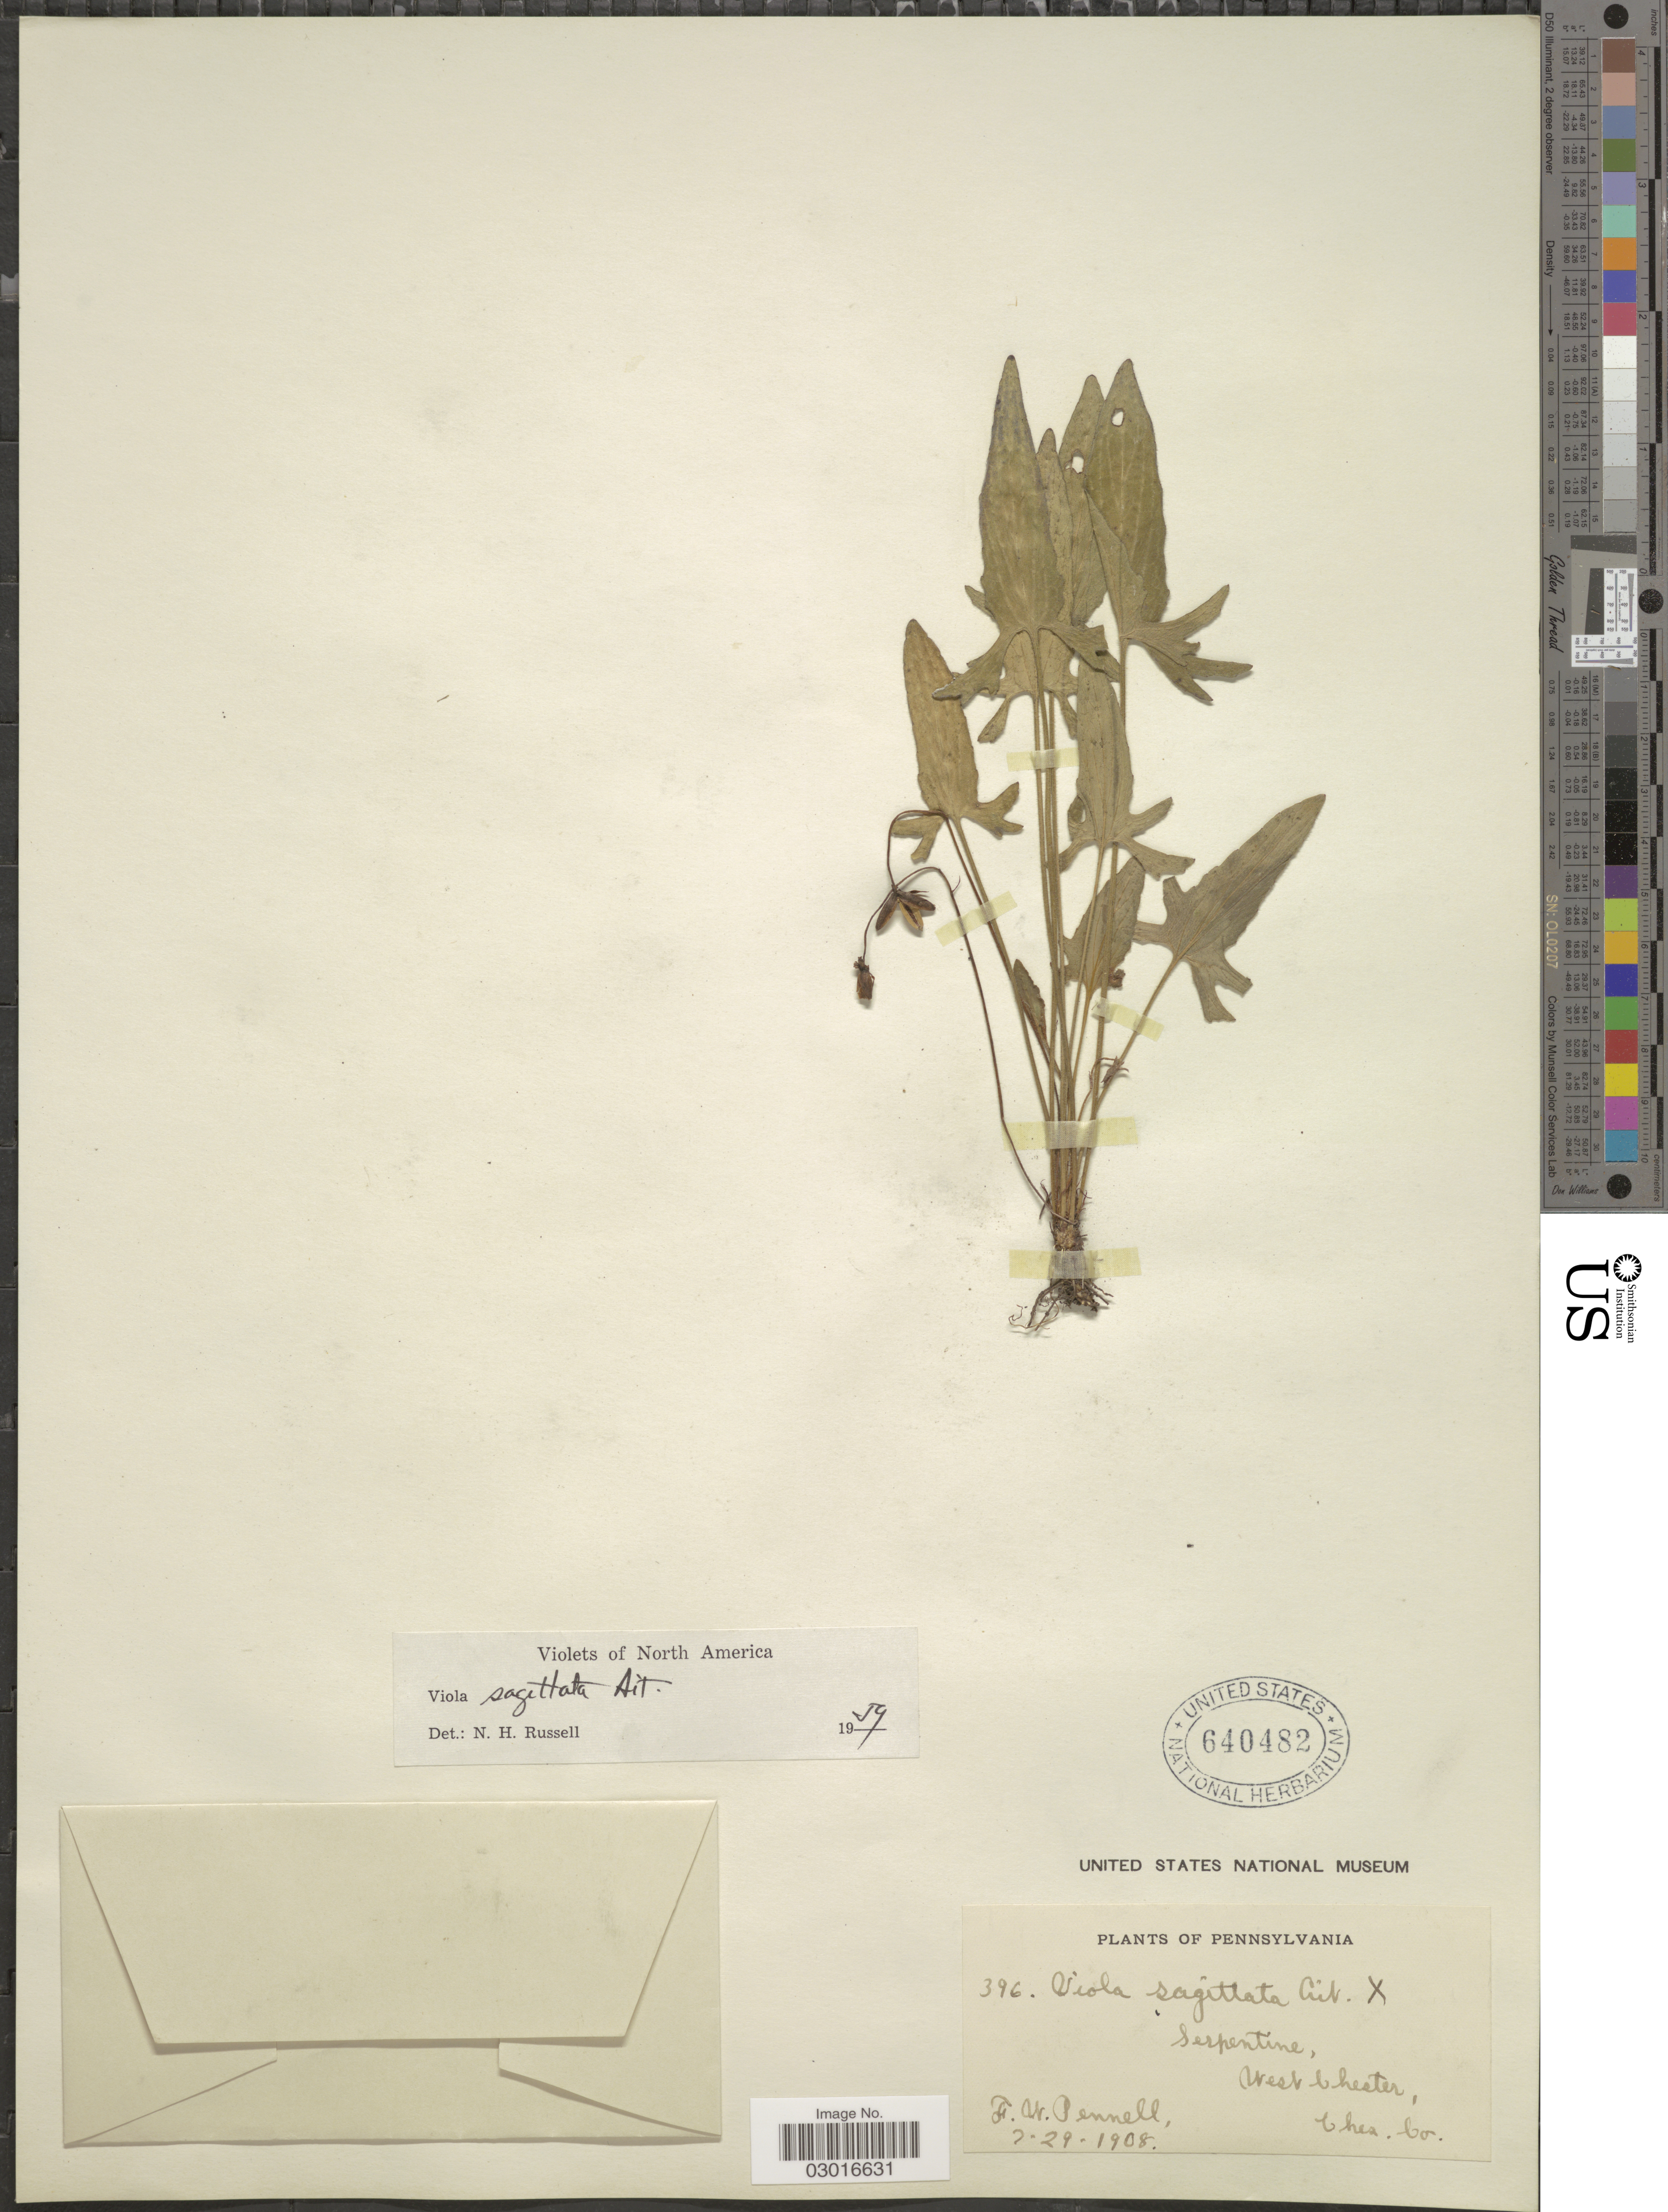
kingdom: Plantae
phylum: Tracheophyta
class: Magnoliopsida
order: Malpighiales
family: Violaceae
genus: Viola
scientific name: Viola sagittata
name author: Aiton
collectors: F. W. Pennell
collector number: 396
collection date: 1908-07-29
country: United States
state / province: Pennsylvania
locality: Serpentine, West Chester, Ches. Co.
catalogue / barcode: US 640482